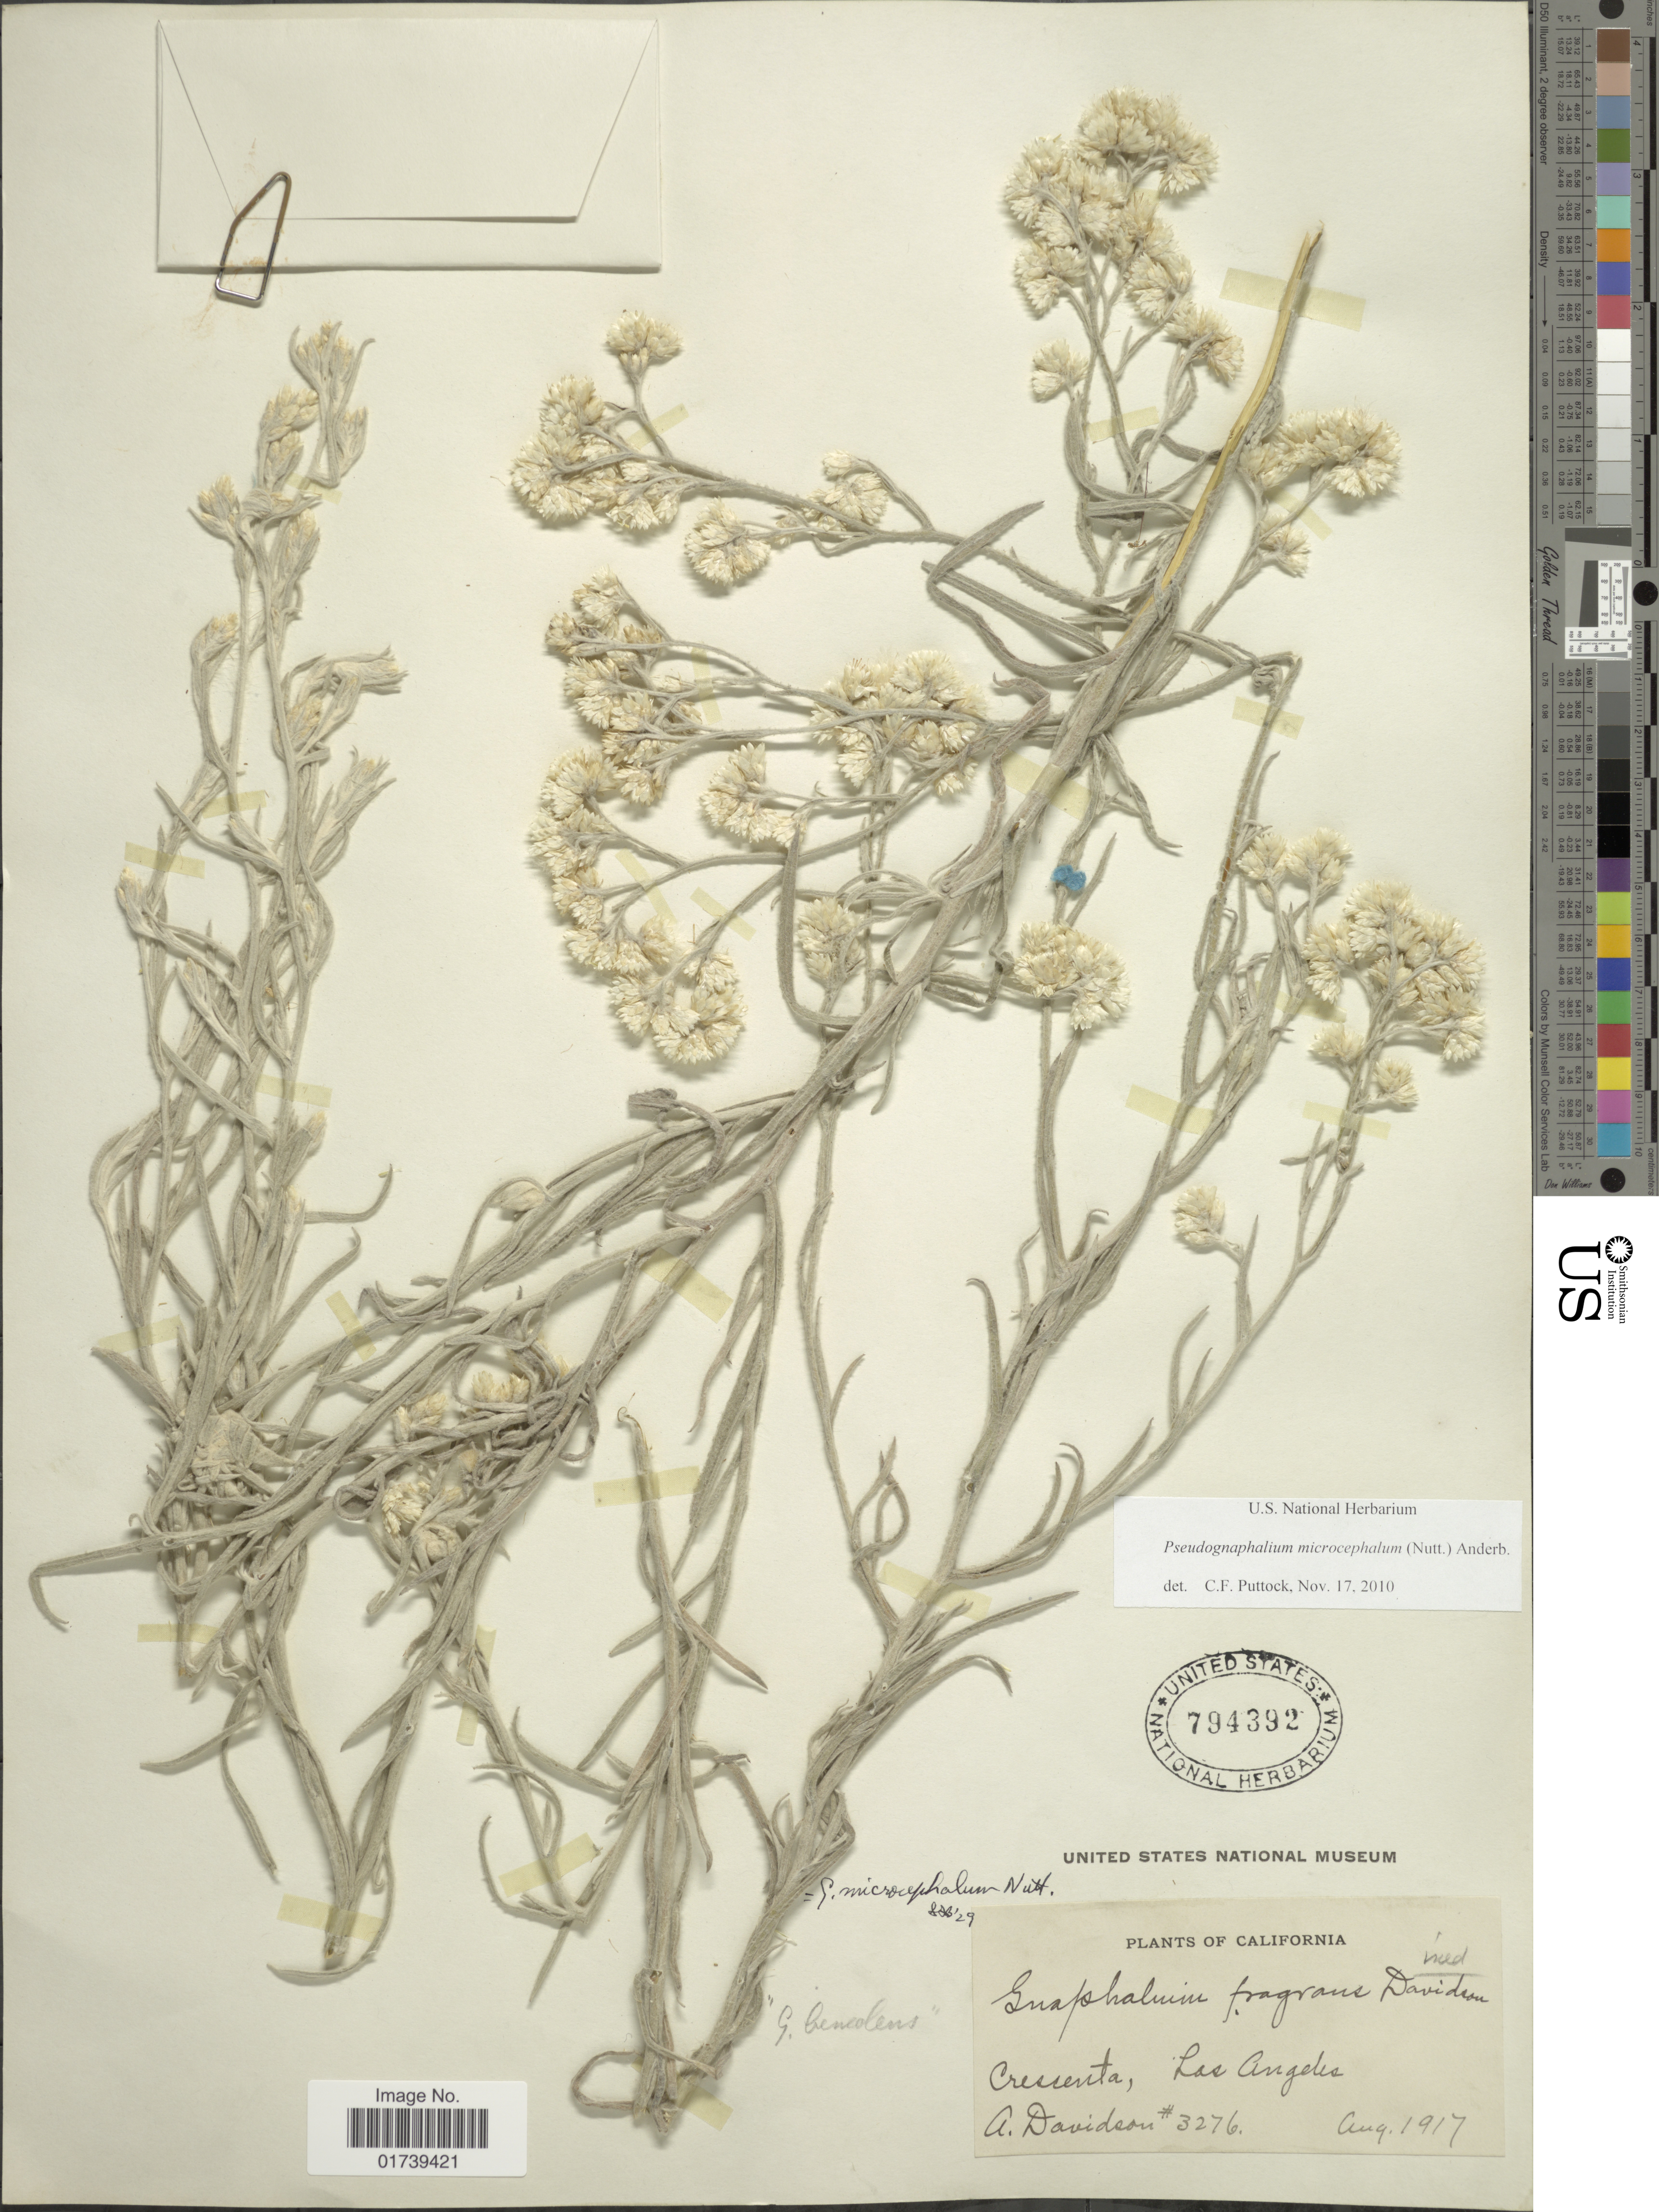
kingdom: Plantae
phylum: Tracheophyta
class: Magnoliopsida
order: Asterales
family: Asteraceae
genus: Pseudognaphalium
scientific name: Pseudognaphalium microcephalum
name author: (Nutt.) Anderb.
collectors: A. Davidson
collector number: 3276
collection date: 1917-08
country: United States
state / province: California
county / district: Los Angeles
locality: Cressenta, Los Angeles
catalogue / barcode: US 794392